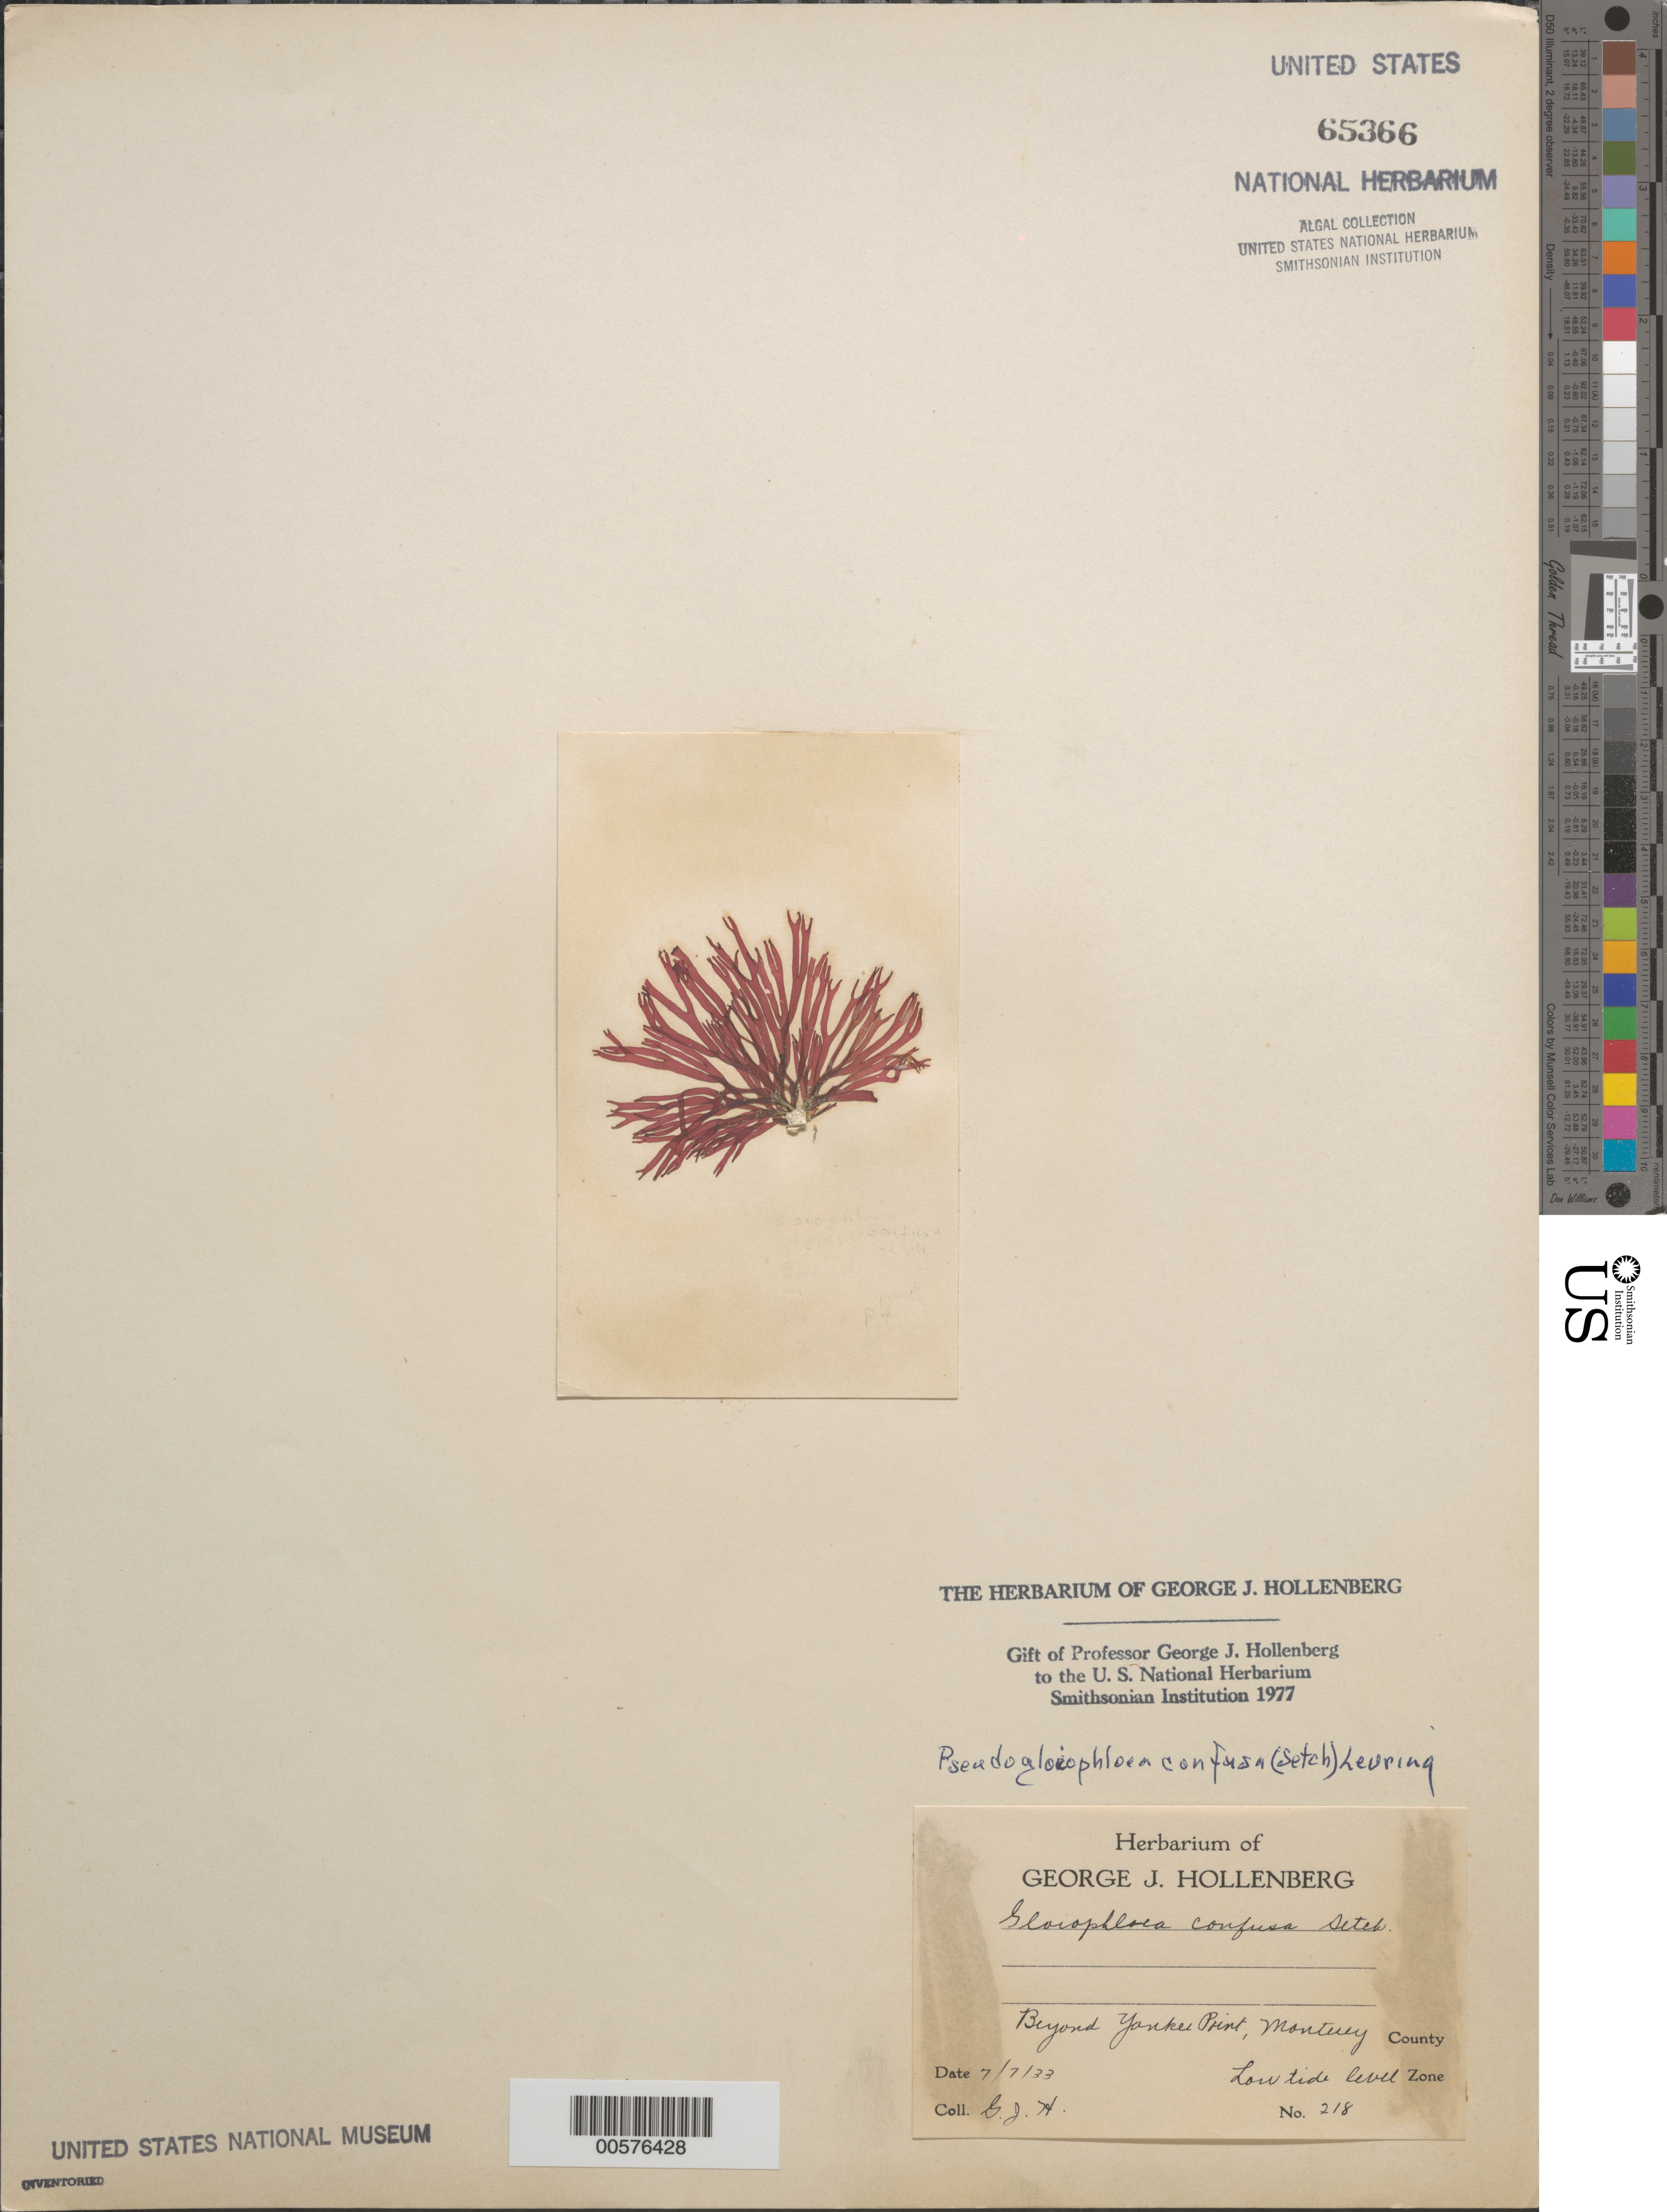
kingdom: Plantae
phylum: Rhodophyta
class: Florideophyceae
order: Nemaliales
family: Scinaiaceae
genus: Scinaia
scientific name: Scinaia confusa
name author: (Setch.) Huisman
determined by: Algae name updating Project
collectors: G. Hollenberg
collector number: GJH 218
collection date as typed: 07 Jul 1933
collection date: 1933-07-07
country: United States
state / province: California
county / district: Monterey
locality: Monterey Peninsula, beyond Yankee Point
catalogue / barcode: US 65366